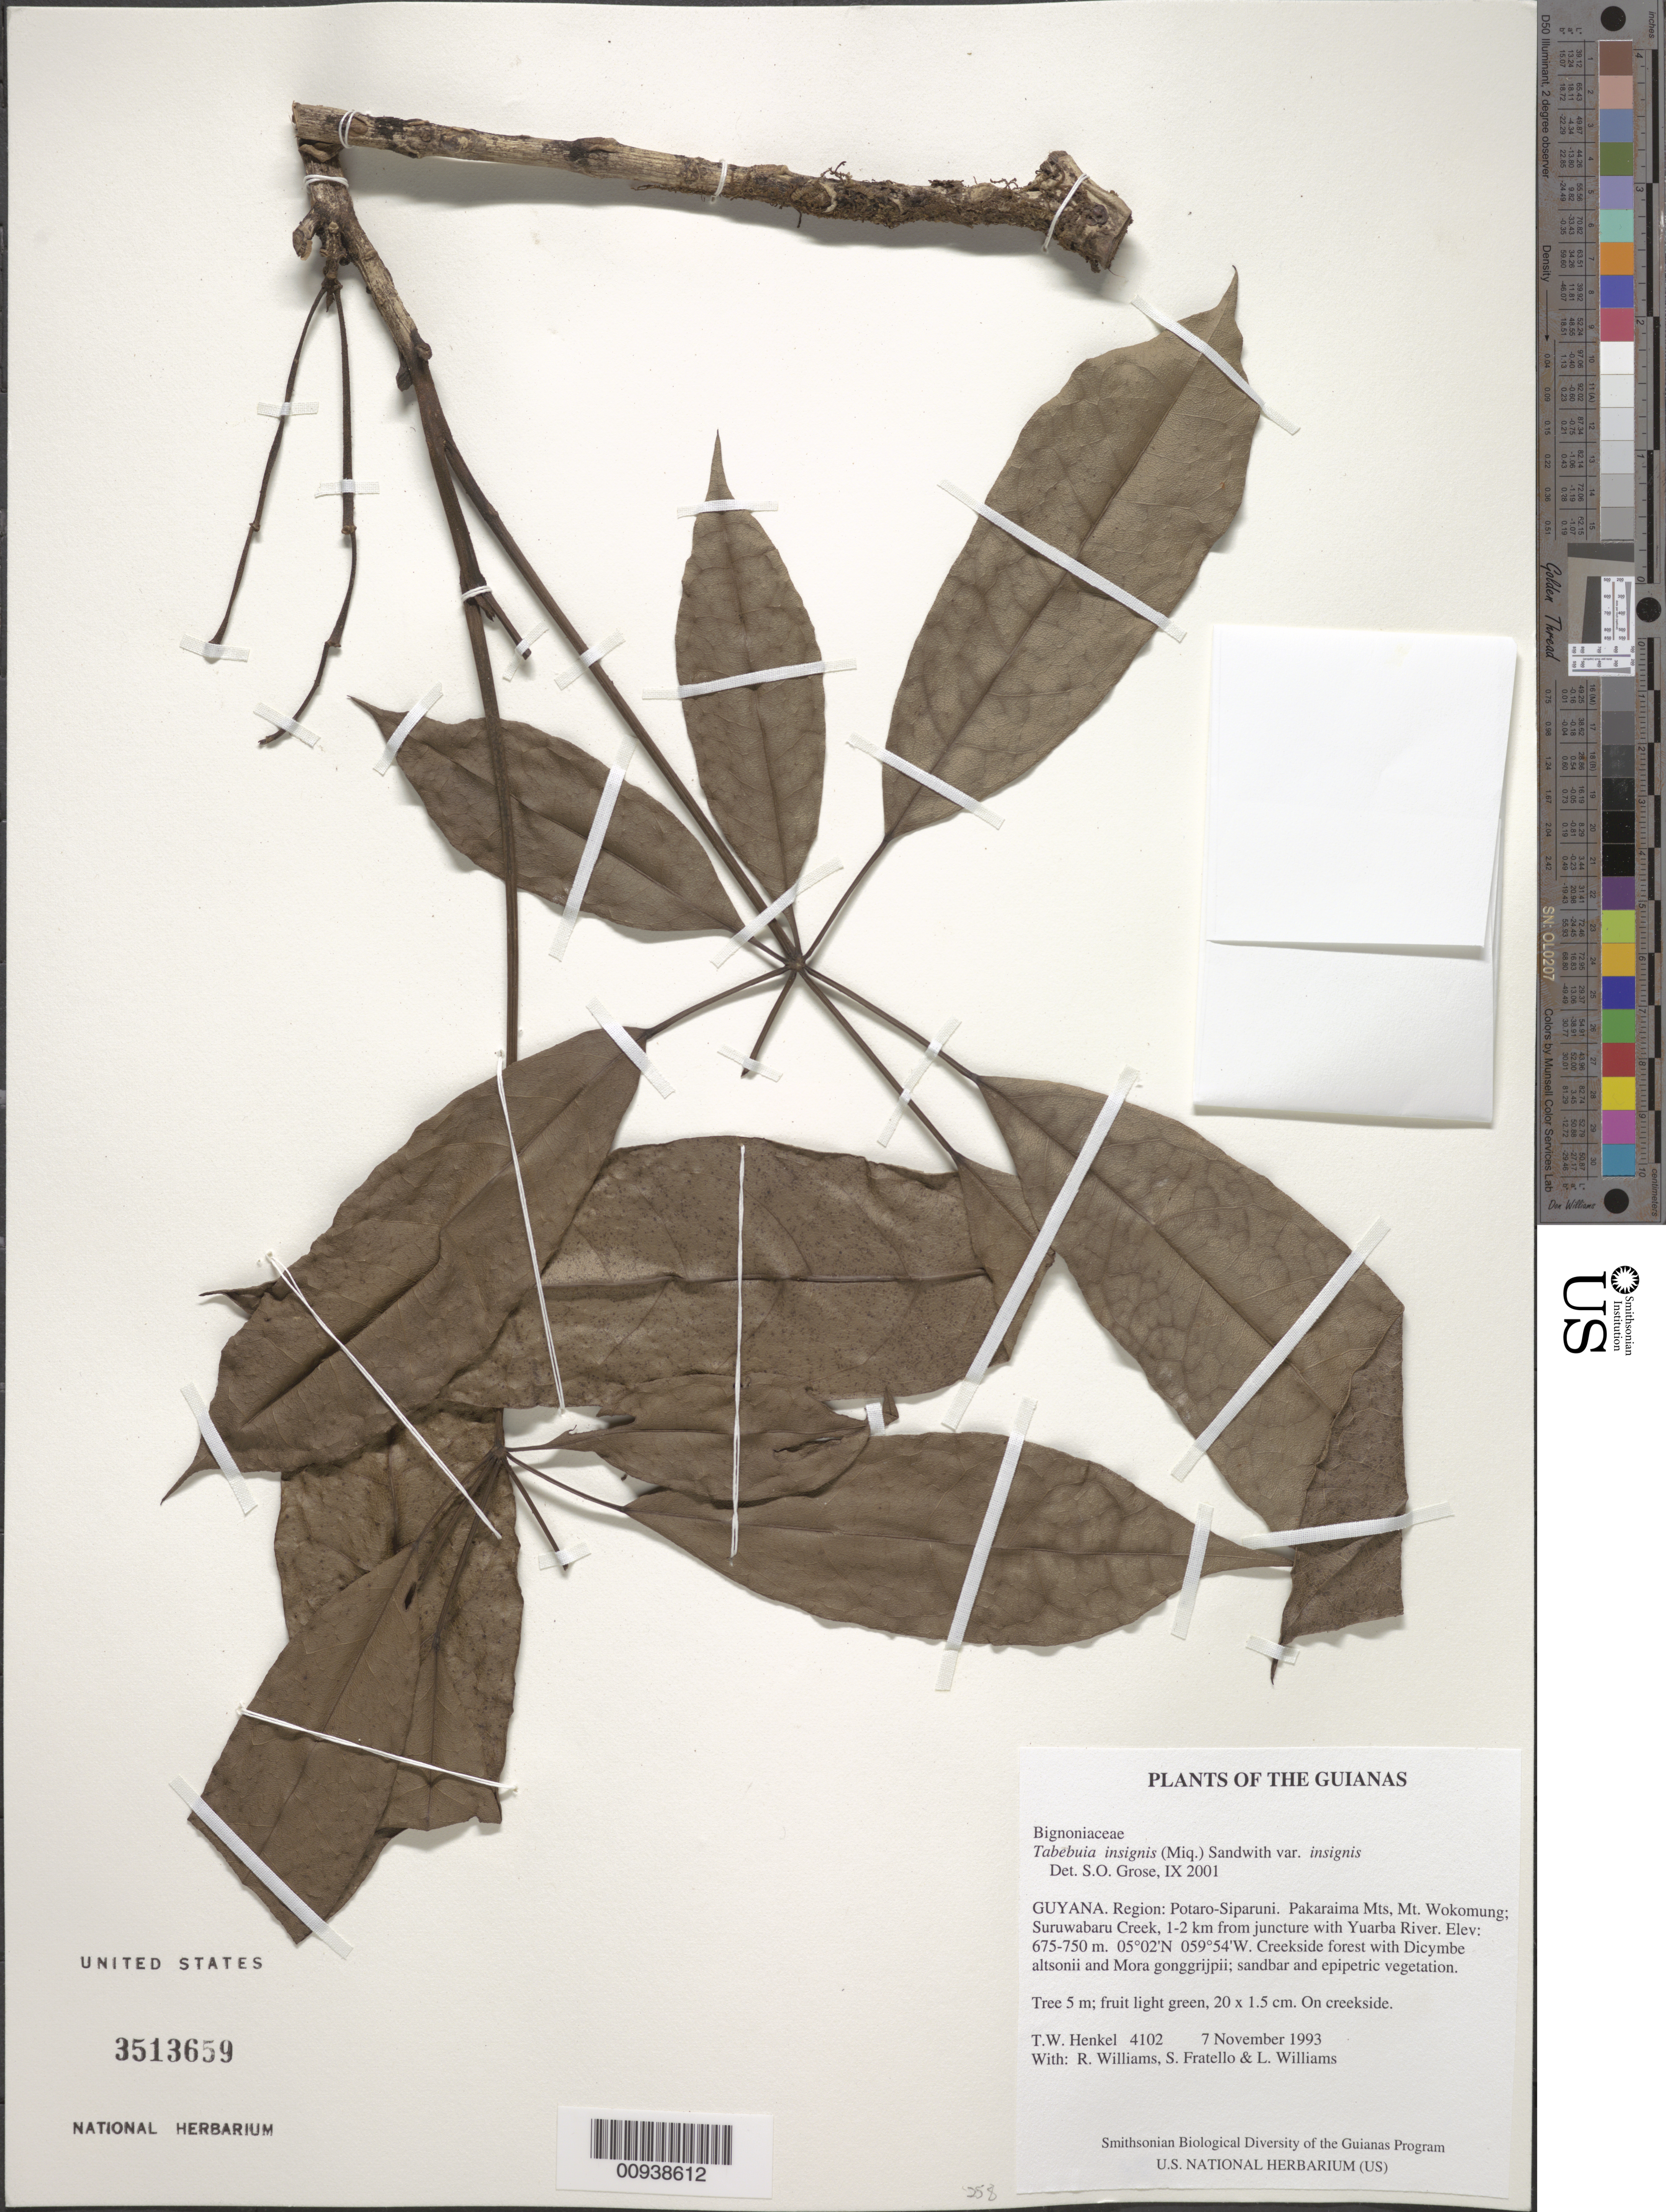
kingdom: Plantae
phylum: Tracheophyta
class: Magnoliopsida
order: Lamiales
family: Bignoniaceae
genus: Tabebuia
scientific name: Tabebuia insignis var. insignis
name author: (Miq.) Sandwith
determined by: Grose, S. O.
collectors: T. Henkel, R. Williams, S. Fratello & L. Williams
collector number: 4102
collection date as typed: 7 November 1993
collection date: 1993-11-07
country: Guyana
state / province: Potaro-Siparuni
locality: Pakaraima Mts, Mt. Wokomung; Suruwabaru Creek, 1-2 km from juncture with Yuarba River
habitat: Creekside forest with Dicymbe altsonii and Mora gonggrijpii; sandbar and epipetric vegetation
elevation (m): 675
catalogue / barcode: US 3513659